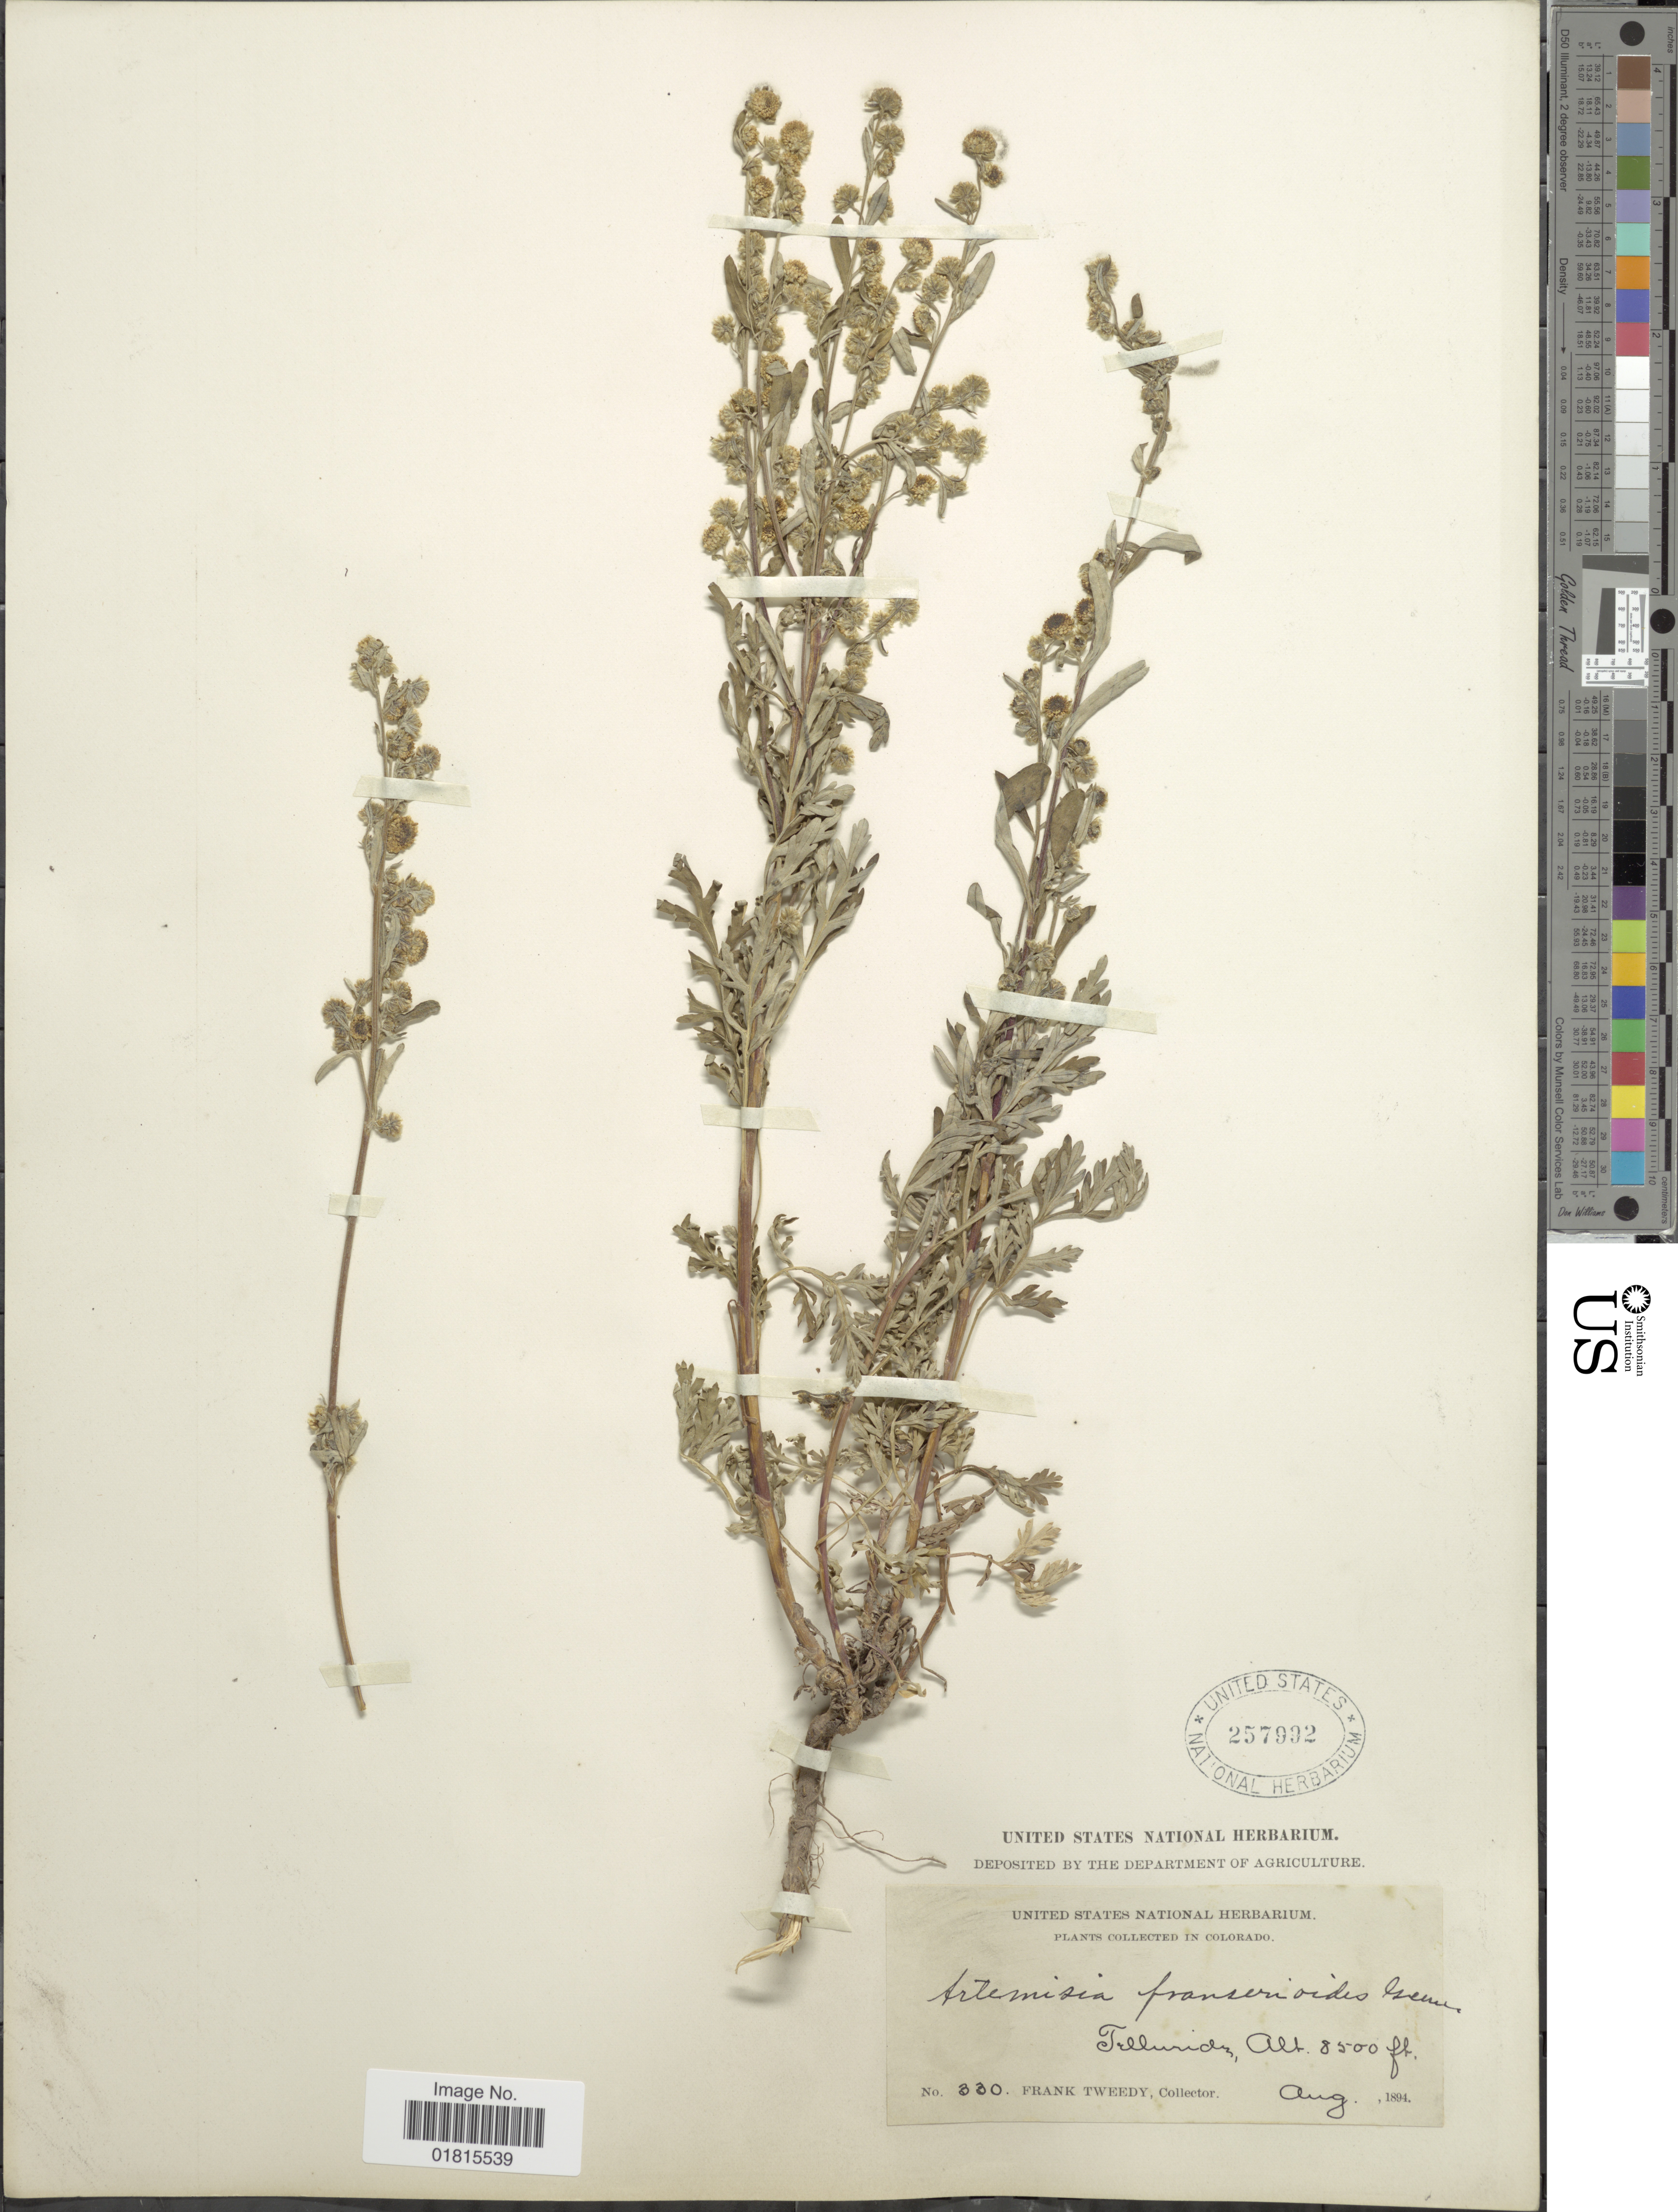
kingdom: Plantae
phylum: Tracheophyta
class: Magnoliopsida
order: Asterales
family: Asteraceae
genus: Artemisia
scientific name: Artemisia franserioides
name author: Greene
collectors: F. Tweedy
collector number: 330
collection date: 1894-08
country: United States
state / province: Colorado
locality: Telluride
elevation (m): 2591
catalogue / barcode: US 257992